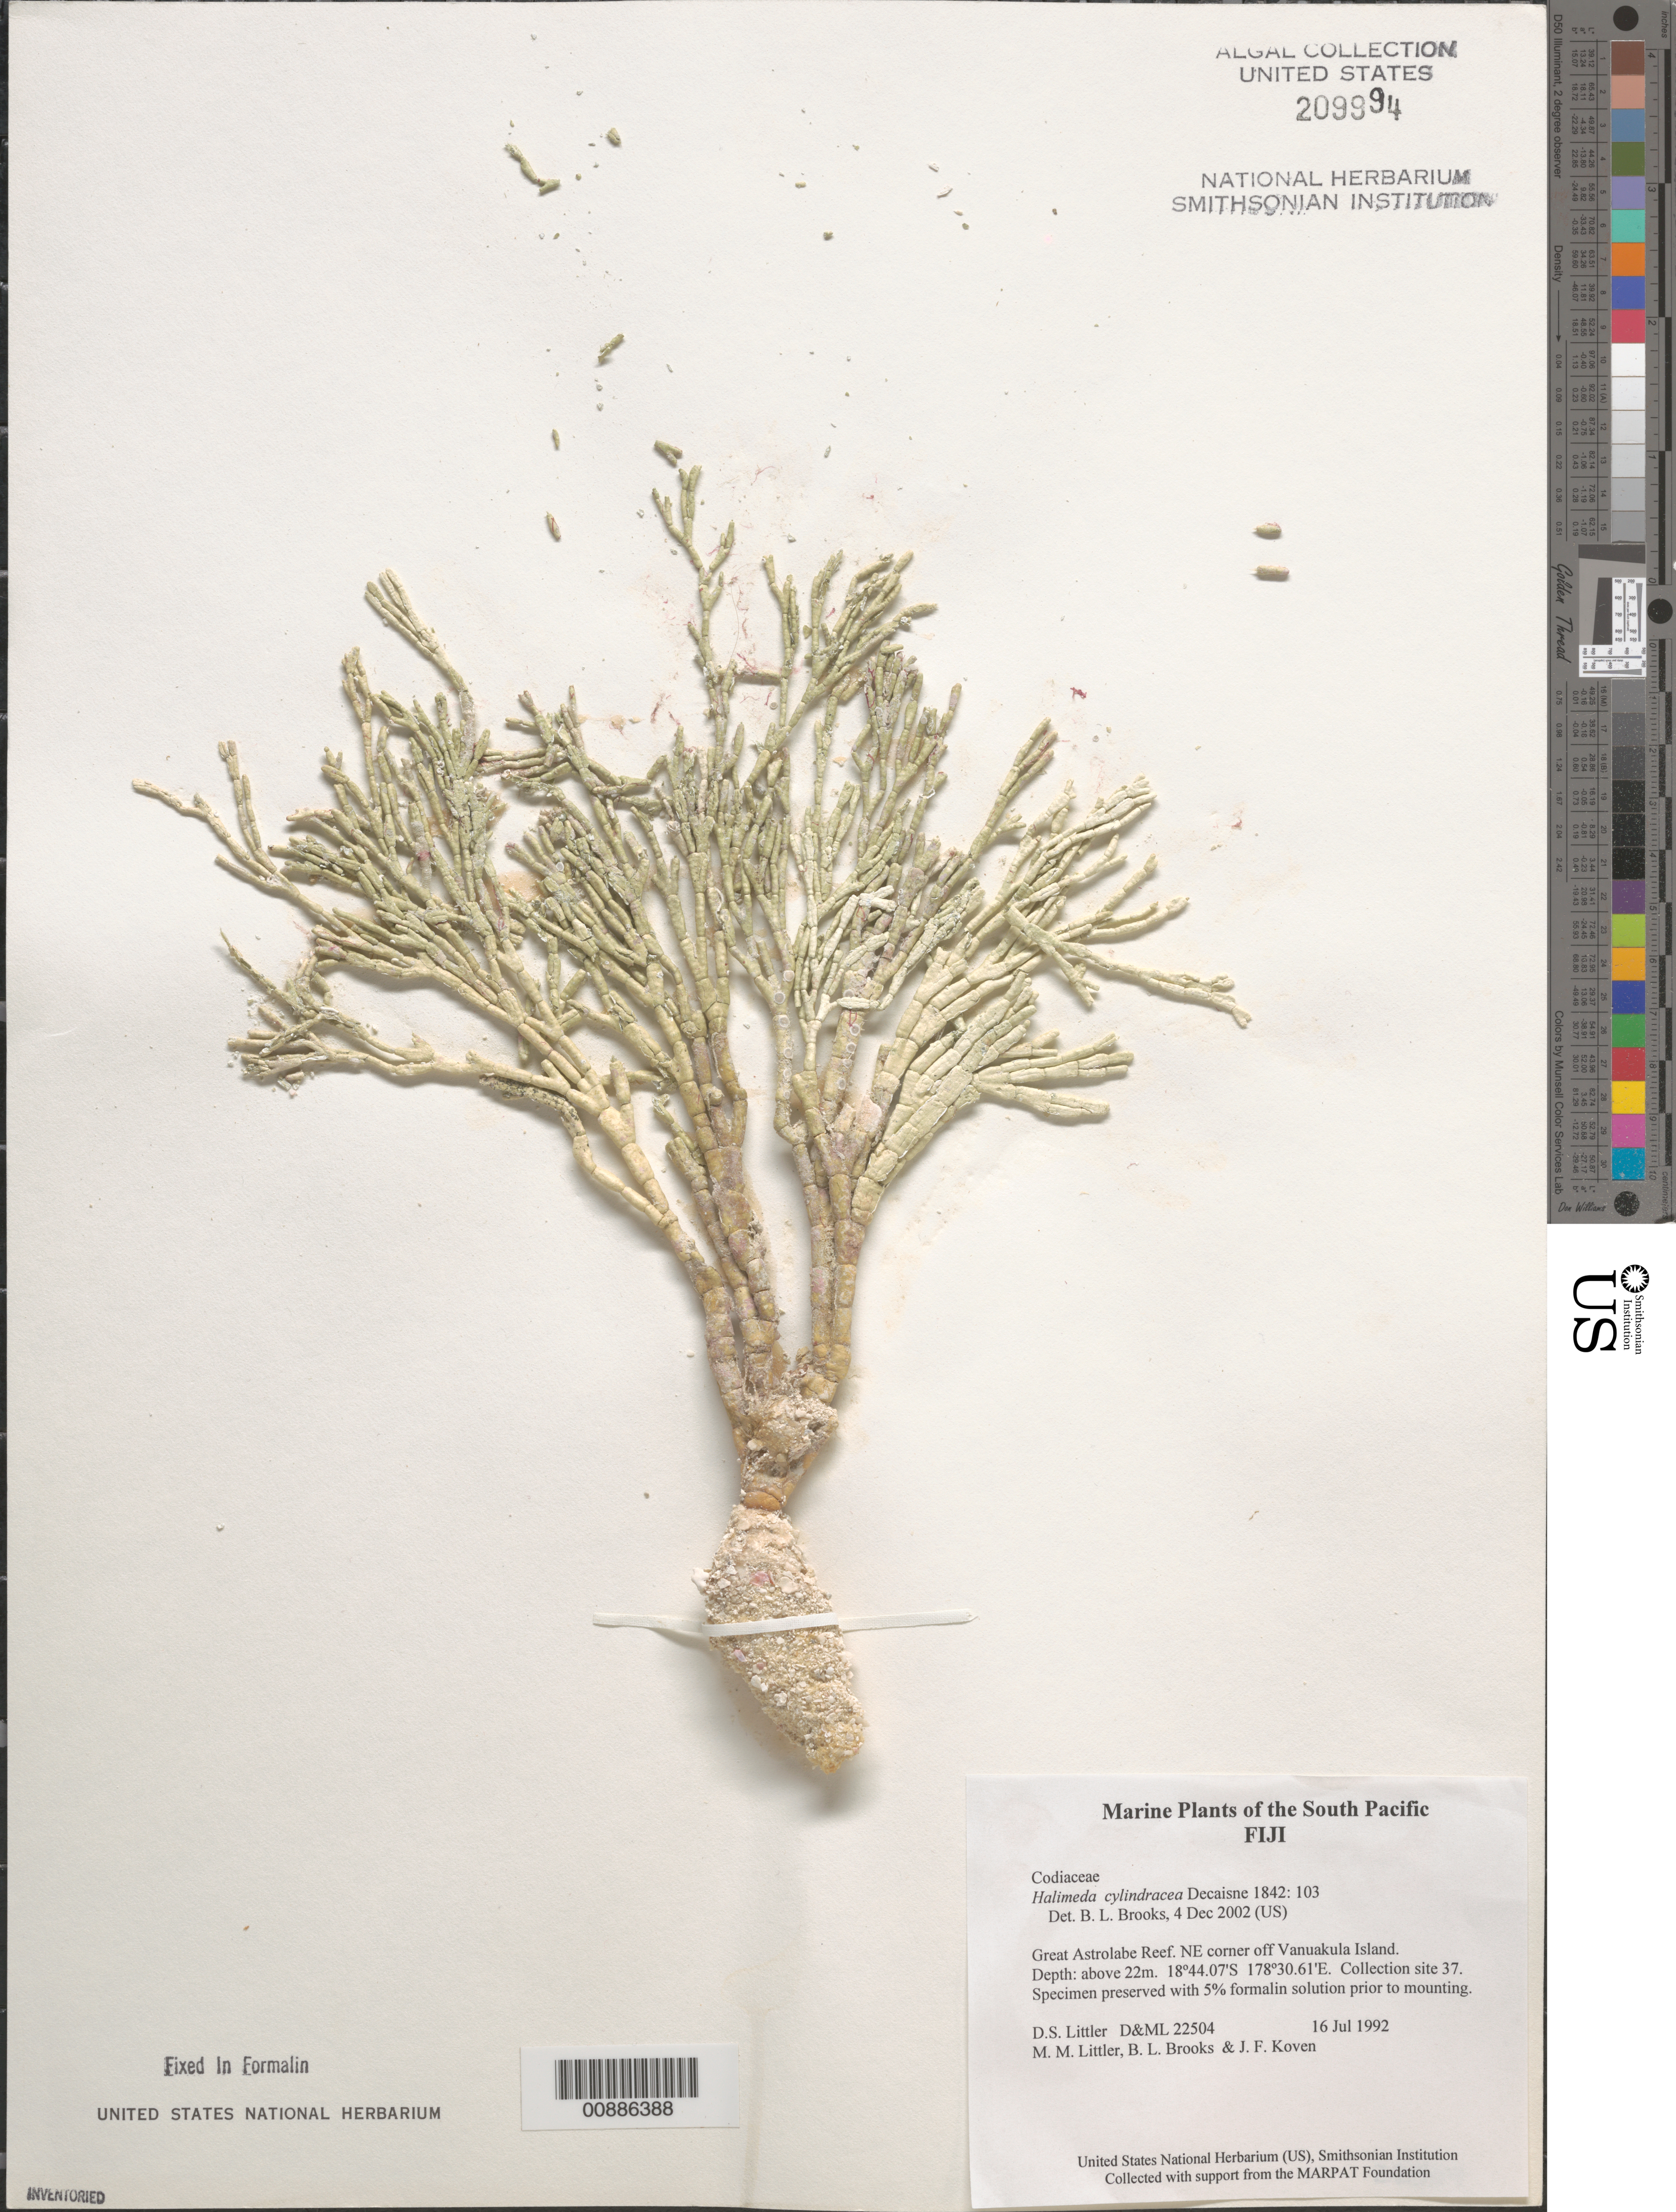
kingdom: Plantae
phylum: Chlorophyta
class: Ulvophyceae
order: Bryopsidales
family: Halimedaceae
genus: Halimeda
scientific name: Halimeda cylindracea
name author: Decne.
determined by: Brooks, B. L., (BOT), Smithsonian Institution - National Museum of Natural History (UNITED STATES)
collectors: D. S. Littler, M. M. Littler, B. Brooks & J. Koven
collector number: D&ML 22504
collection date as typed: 16 Jul 1992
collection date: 1992-07-16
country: Fiji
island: Vanuakula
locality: Northeast corner of Great Astrolabe Reef off island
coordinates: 18 44.07'S, 178 30.61'E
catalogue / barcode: US 209994